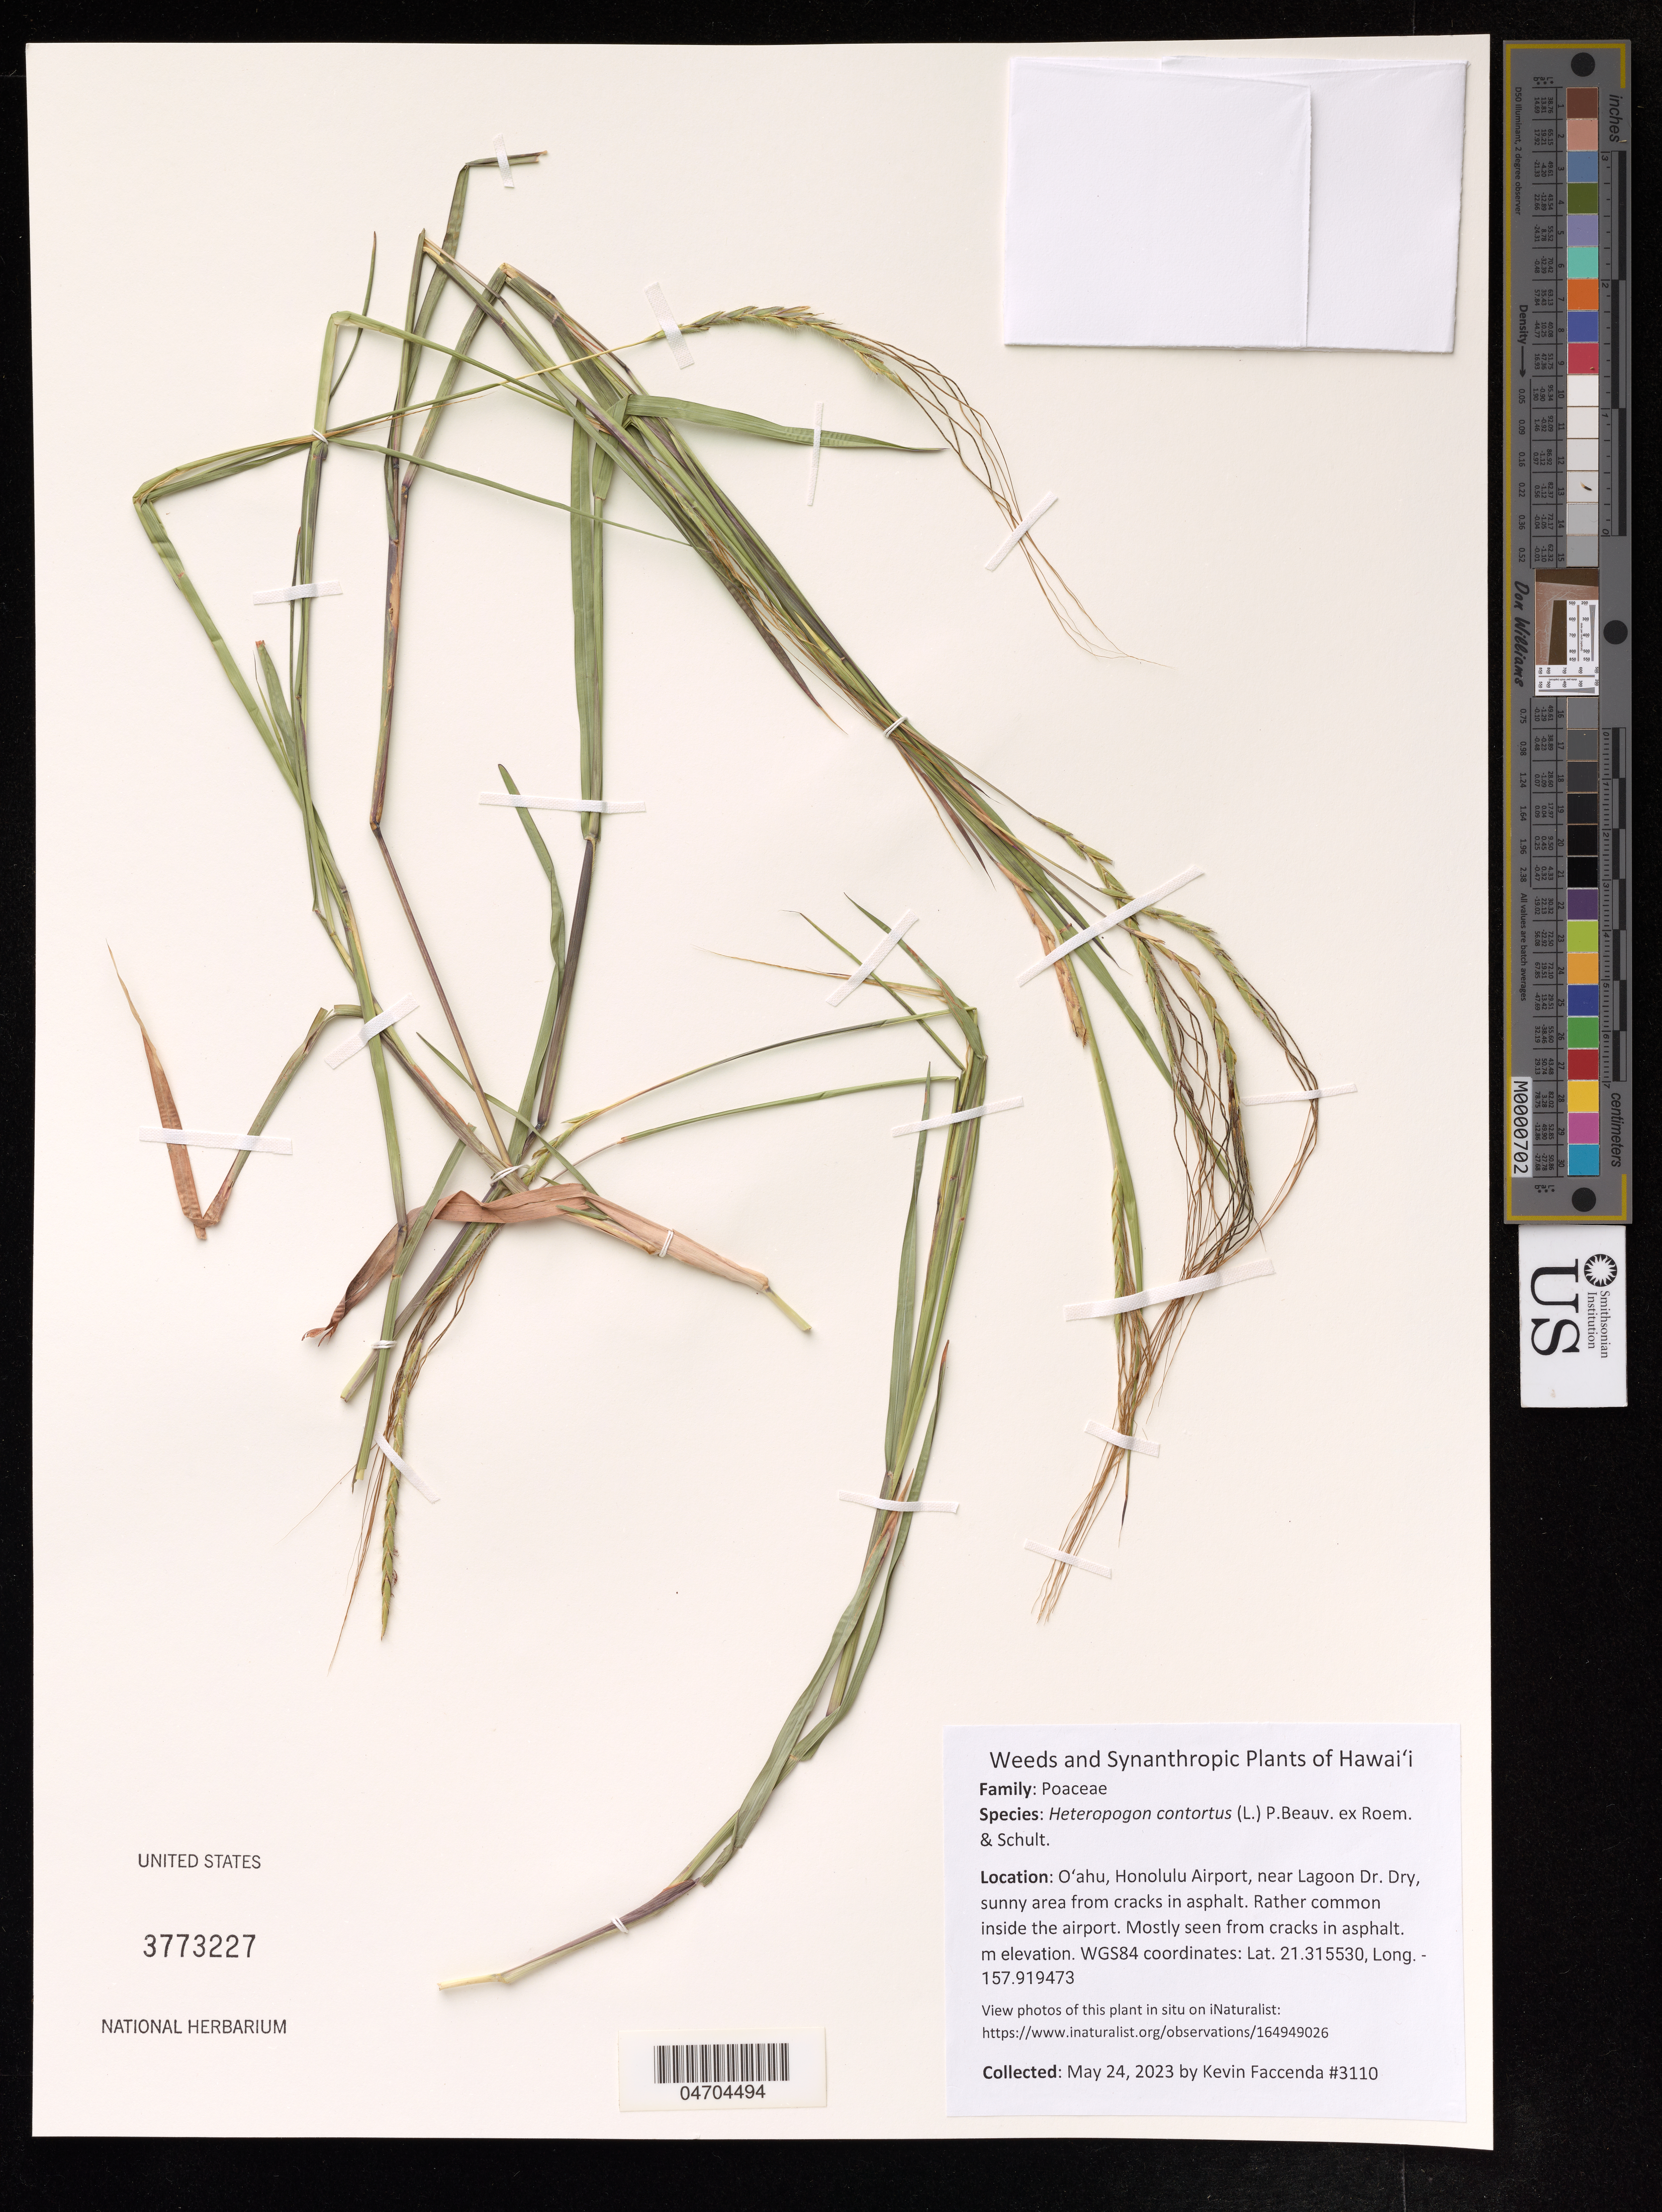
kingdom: Plantae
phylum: Tracheophyta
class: Liliopsida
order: Poales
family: Poaceae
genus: Heteropogon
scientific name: Heteropogon contortus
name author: (L.) P. Beauv. ex Roem. & Schult.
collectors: K. Faccenda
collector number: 3110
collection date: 2023-05-24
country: United States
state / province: Hawaii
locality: O'ahu Honolulu Airport, near Lagoon Dr. Dry.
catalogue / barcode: US 3773227